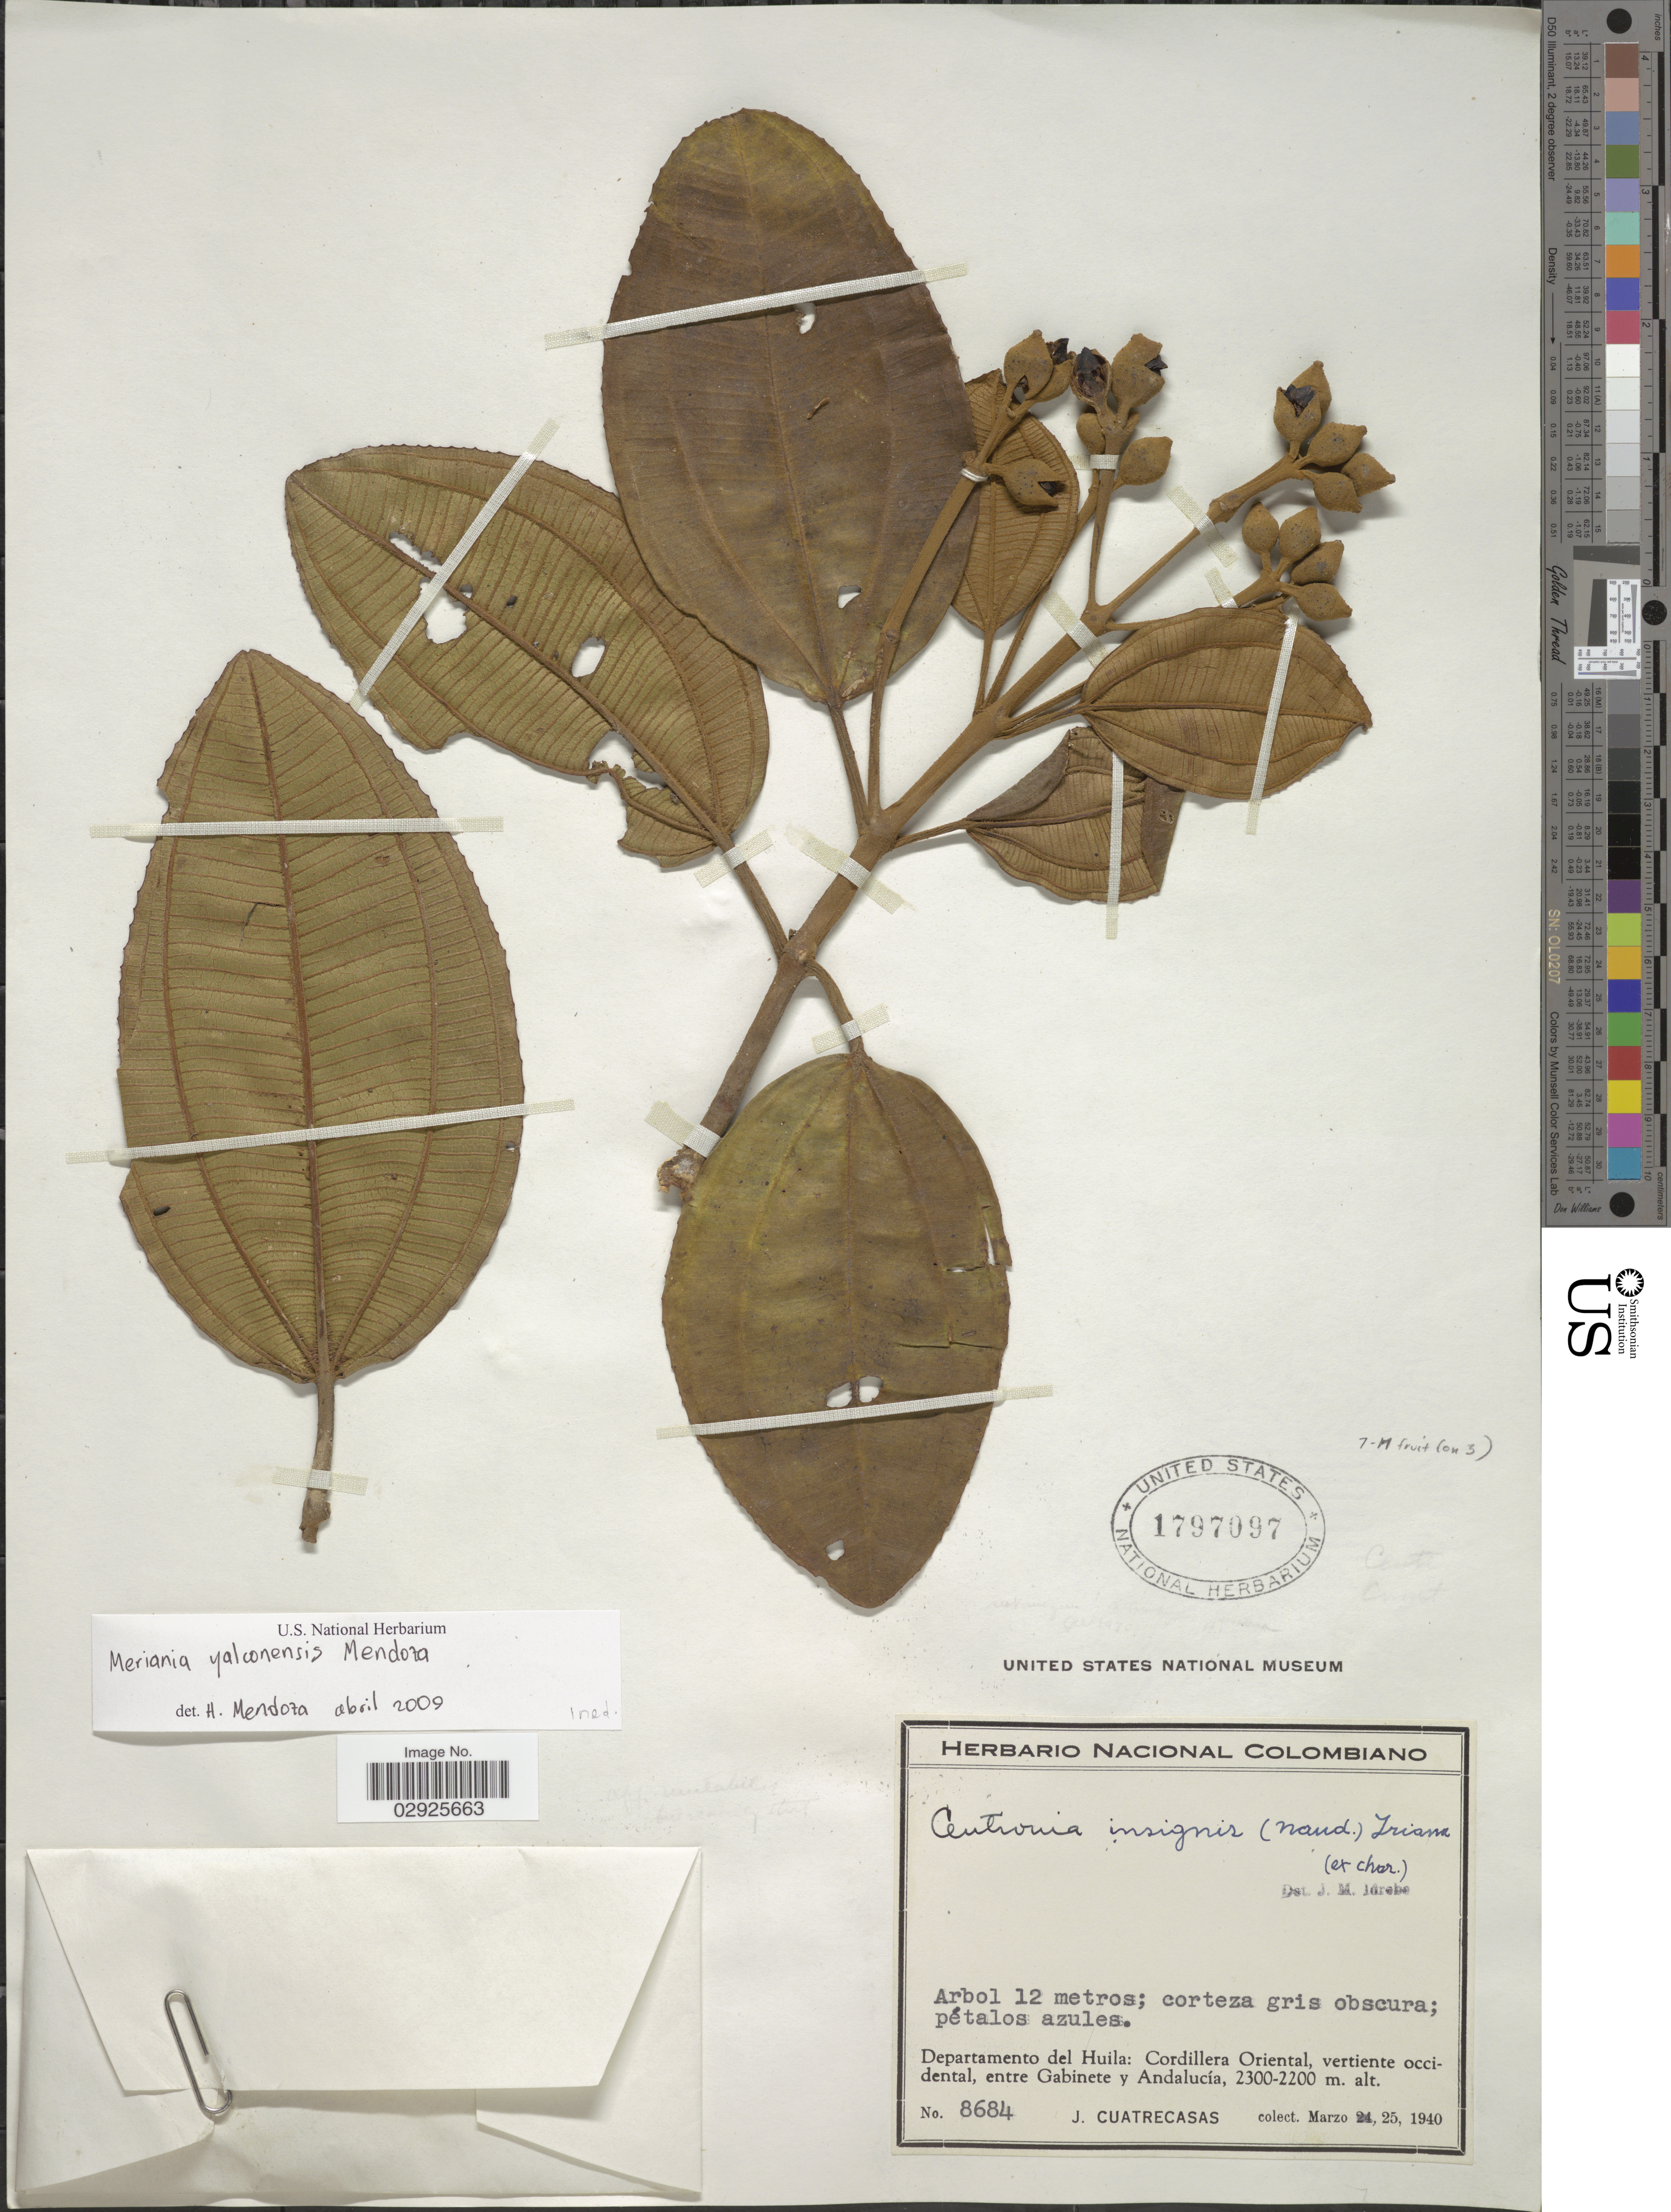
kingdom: Plantae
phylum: Tracheophyta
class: Magnoliopsida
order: Myrtales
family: Melastomataceae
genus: Meriania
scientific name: Meriania yalconensis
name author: Humberto Mend. & Fern. Alonso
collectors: J. Cuatrecasas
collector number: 8684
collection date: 1940-03-25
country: Colombia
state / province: Huila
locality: Cordillera Oriental, vertiente occidental, entre Gabinete y Andalucía.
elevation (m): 2200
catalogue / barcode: US 1797097